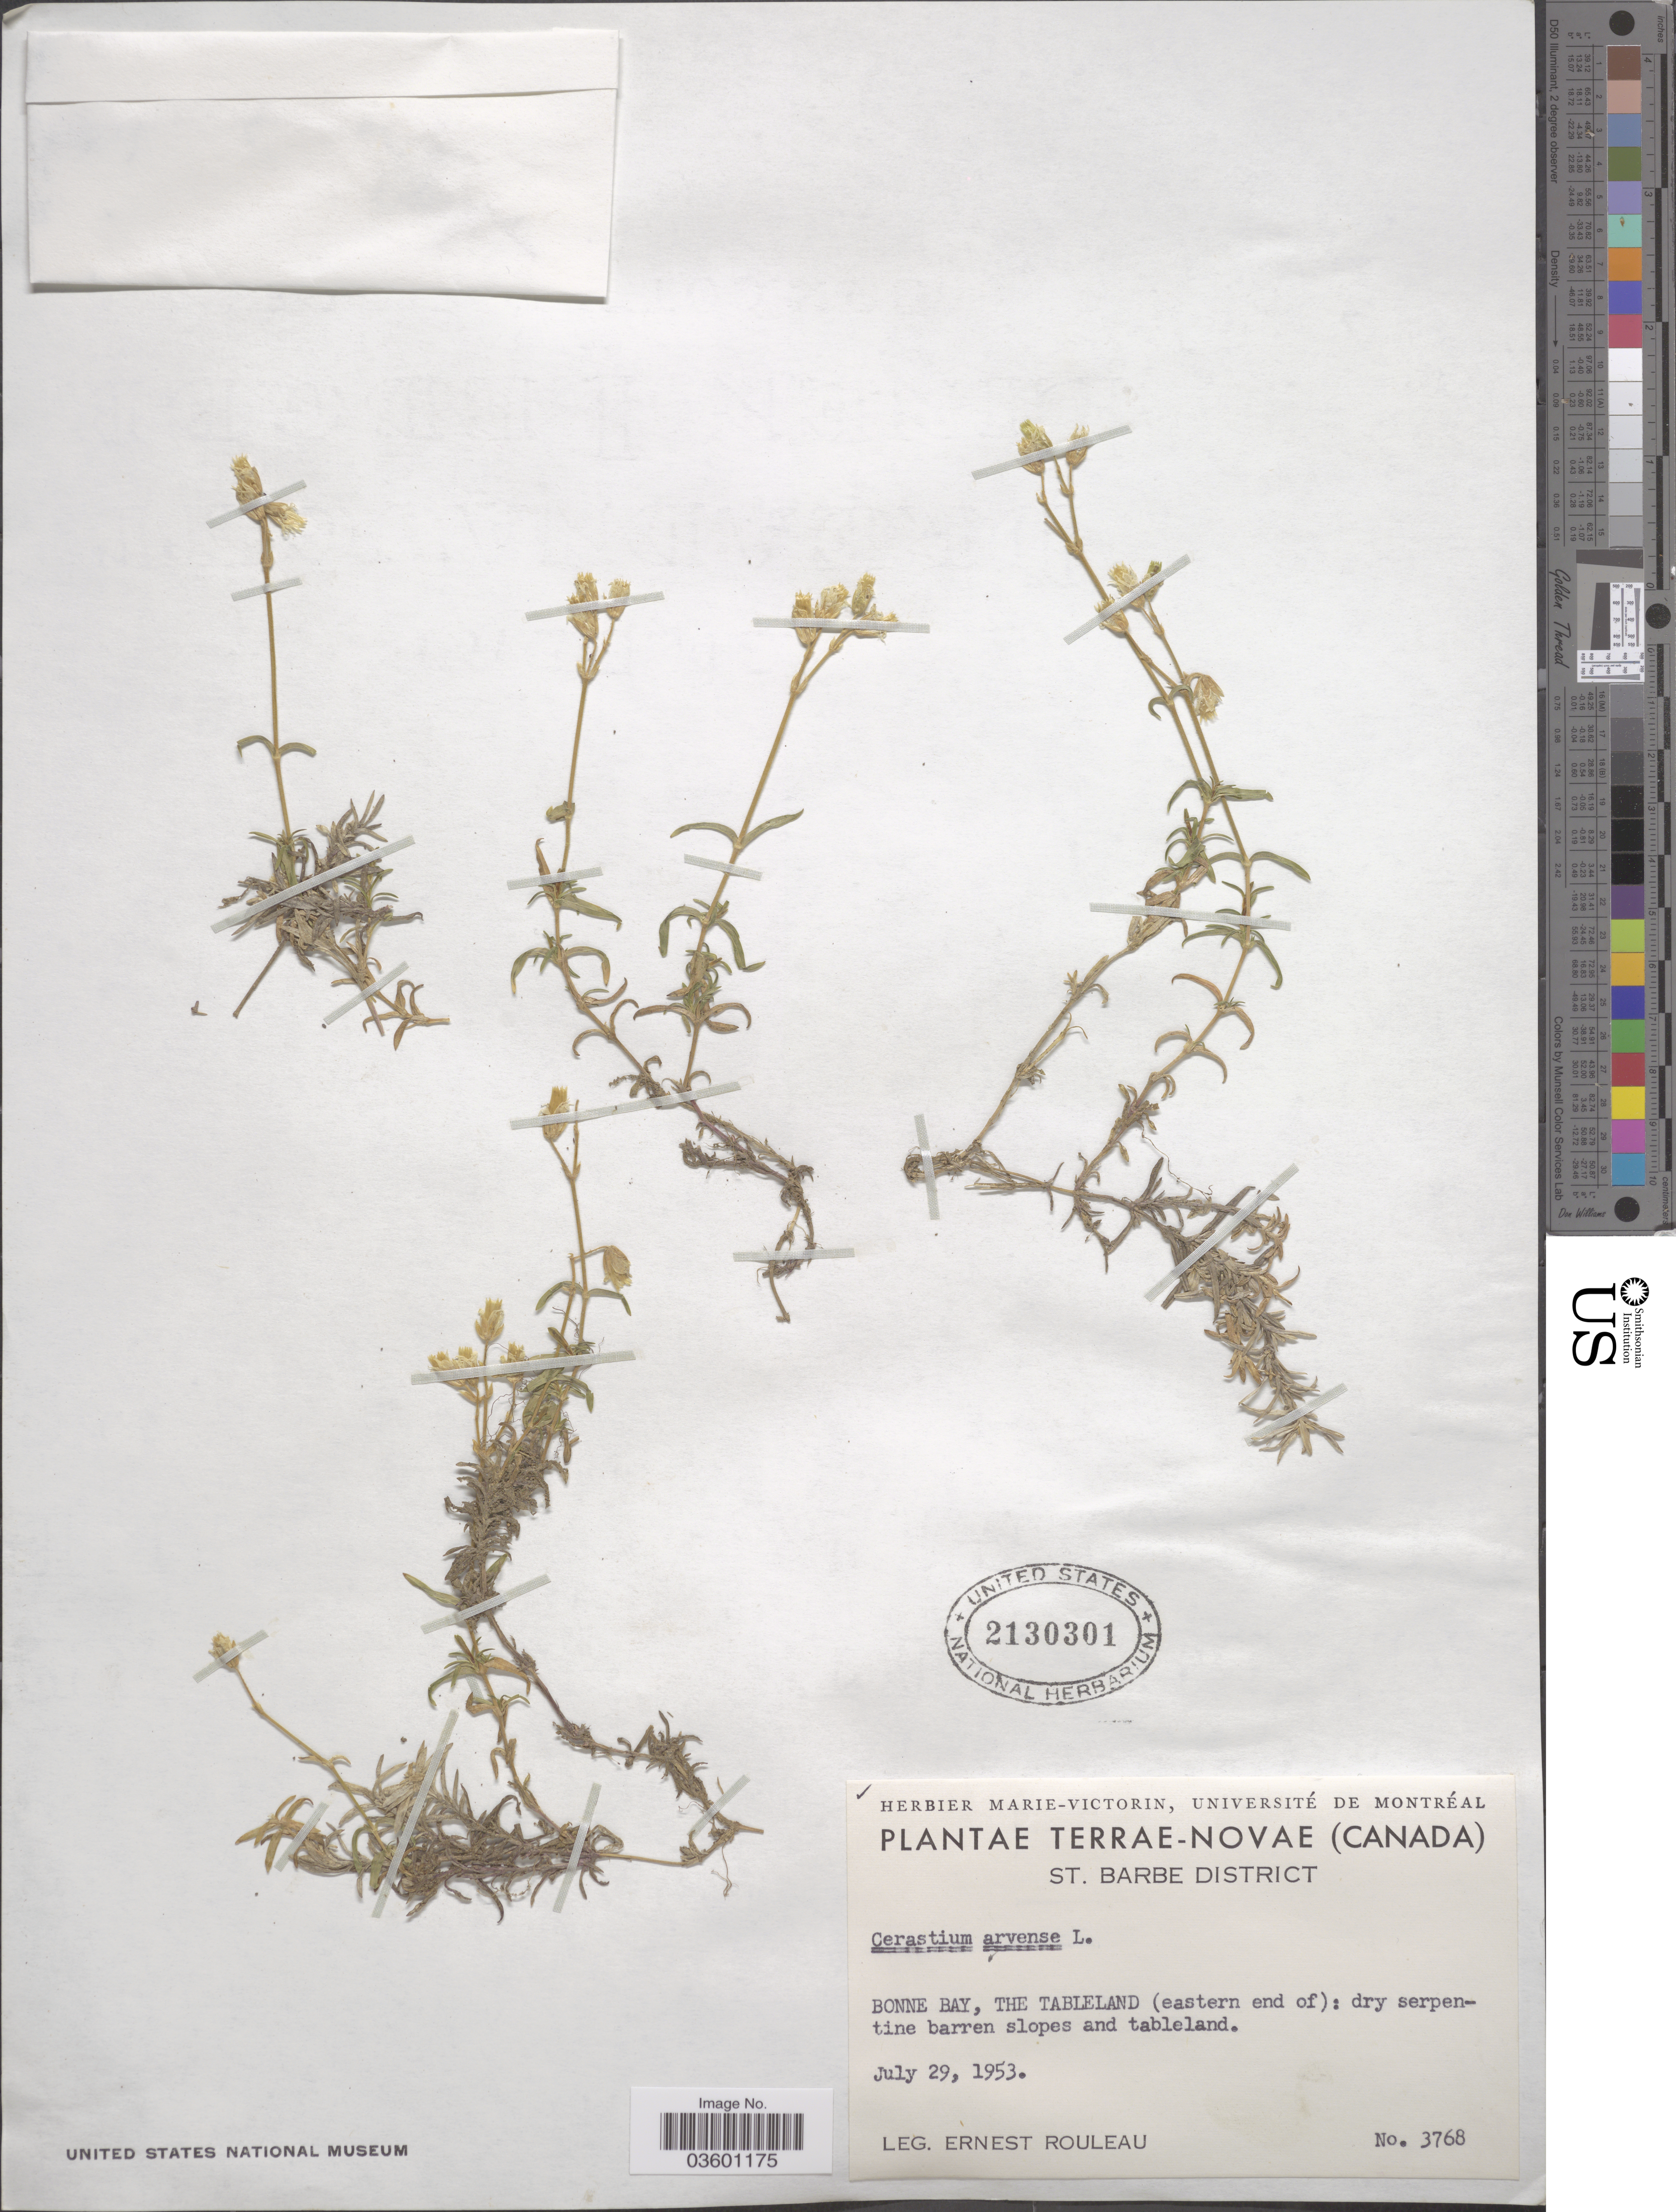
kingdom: Plantae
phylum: Tracheophyta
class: Magnoliopsida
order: Caryophyllales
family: Caryophyllaceae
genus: Cerastium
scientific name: Cerastium arvense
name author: L.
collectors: E. Rouleau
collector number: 3768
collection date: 1953-07-29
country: Canada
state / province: Newfoundland and Labrador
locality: Terrae-Novae. St. Barbe District. Bonne Bay, the Tableland (eastern end of).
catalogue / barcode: US 2130301